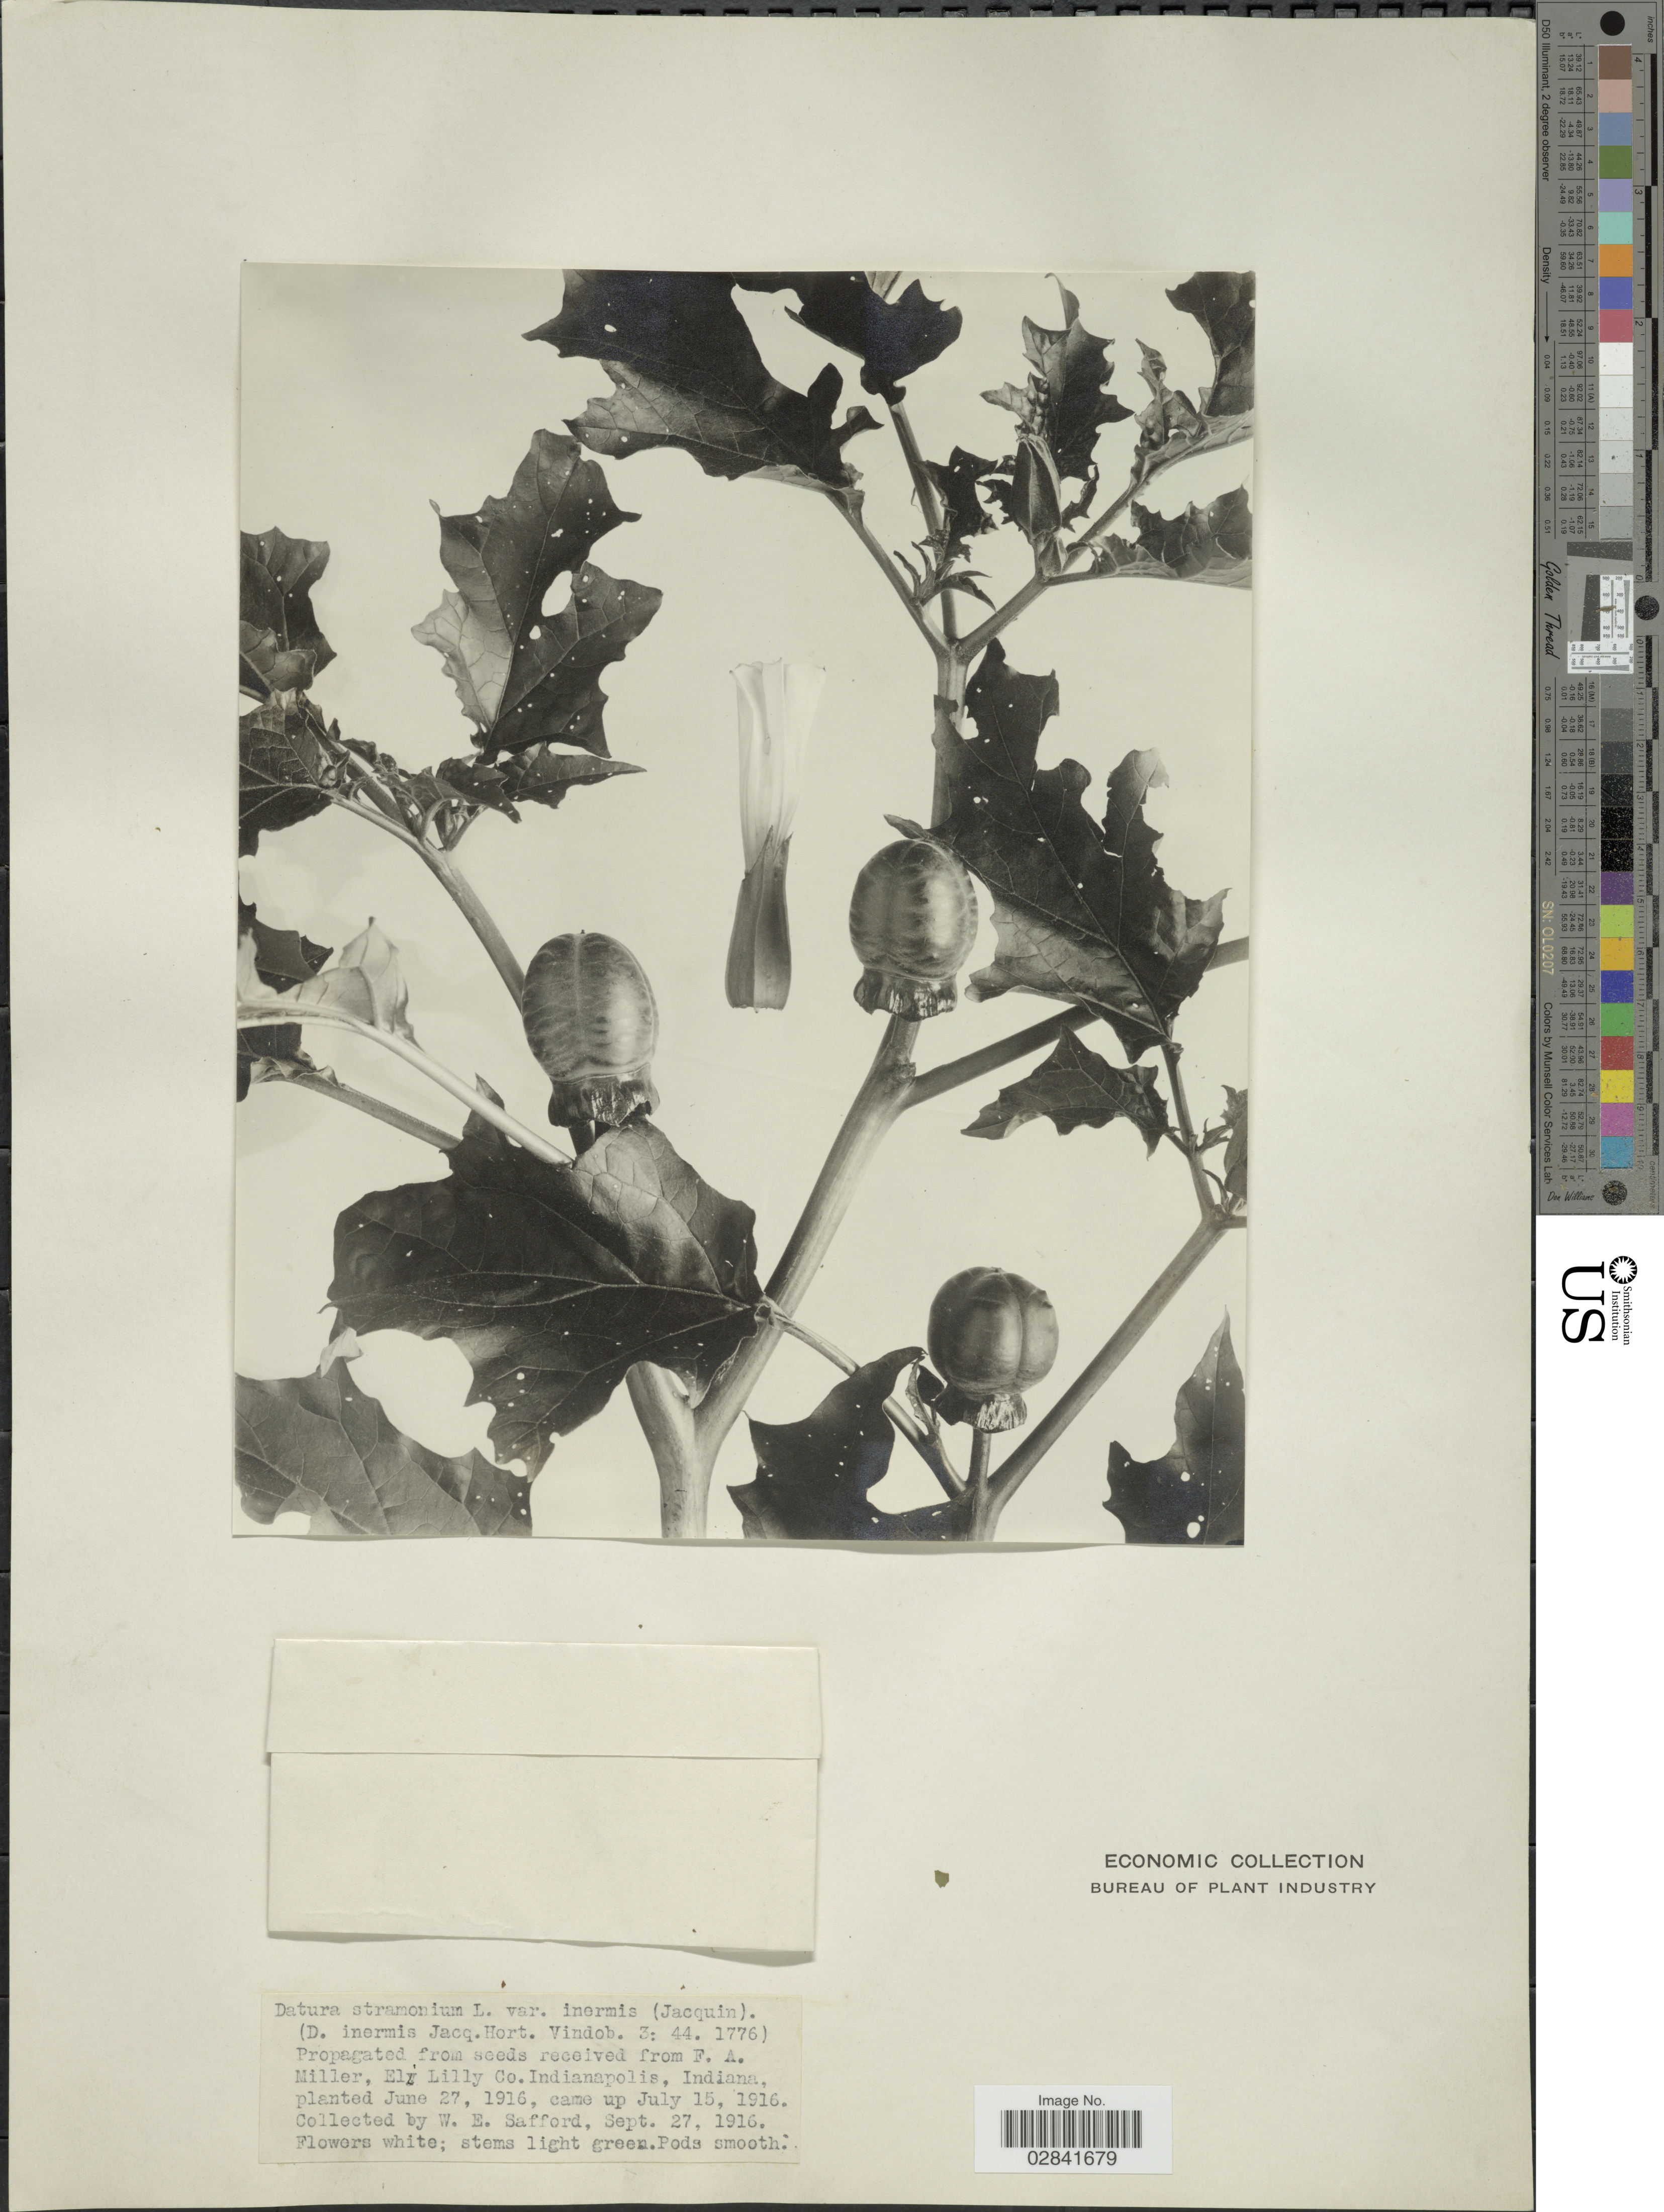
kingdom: Plantae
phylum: Tracheophyta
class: Magnoliopsida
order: Solanales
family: Solanaceae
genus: Datura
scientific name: Datura stramonium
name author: L.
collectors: W. E. Safford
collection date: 1916-09-27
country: United States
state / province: Indiana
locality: Eli Lilly Co. Indianapolis.